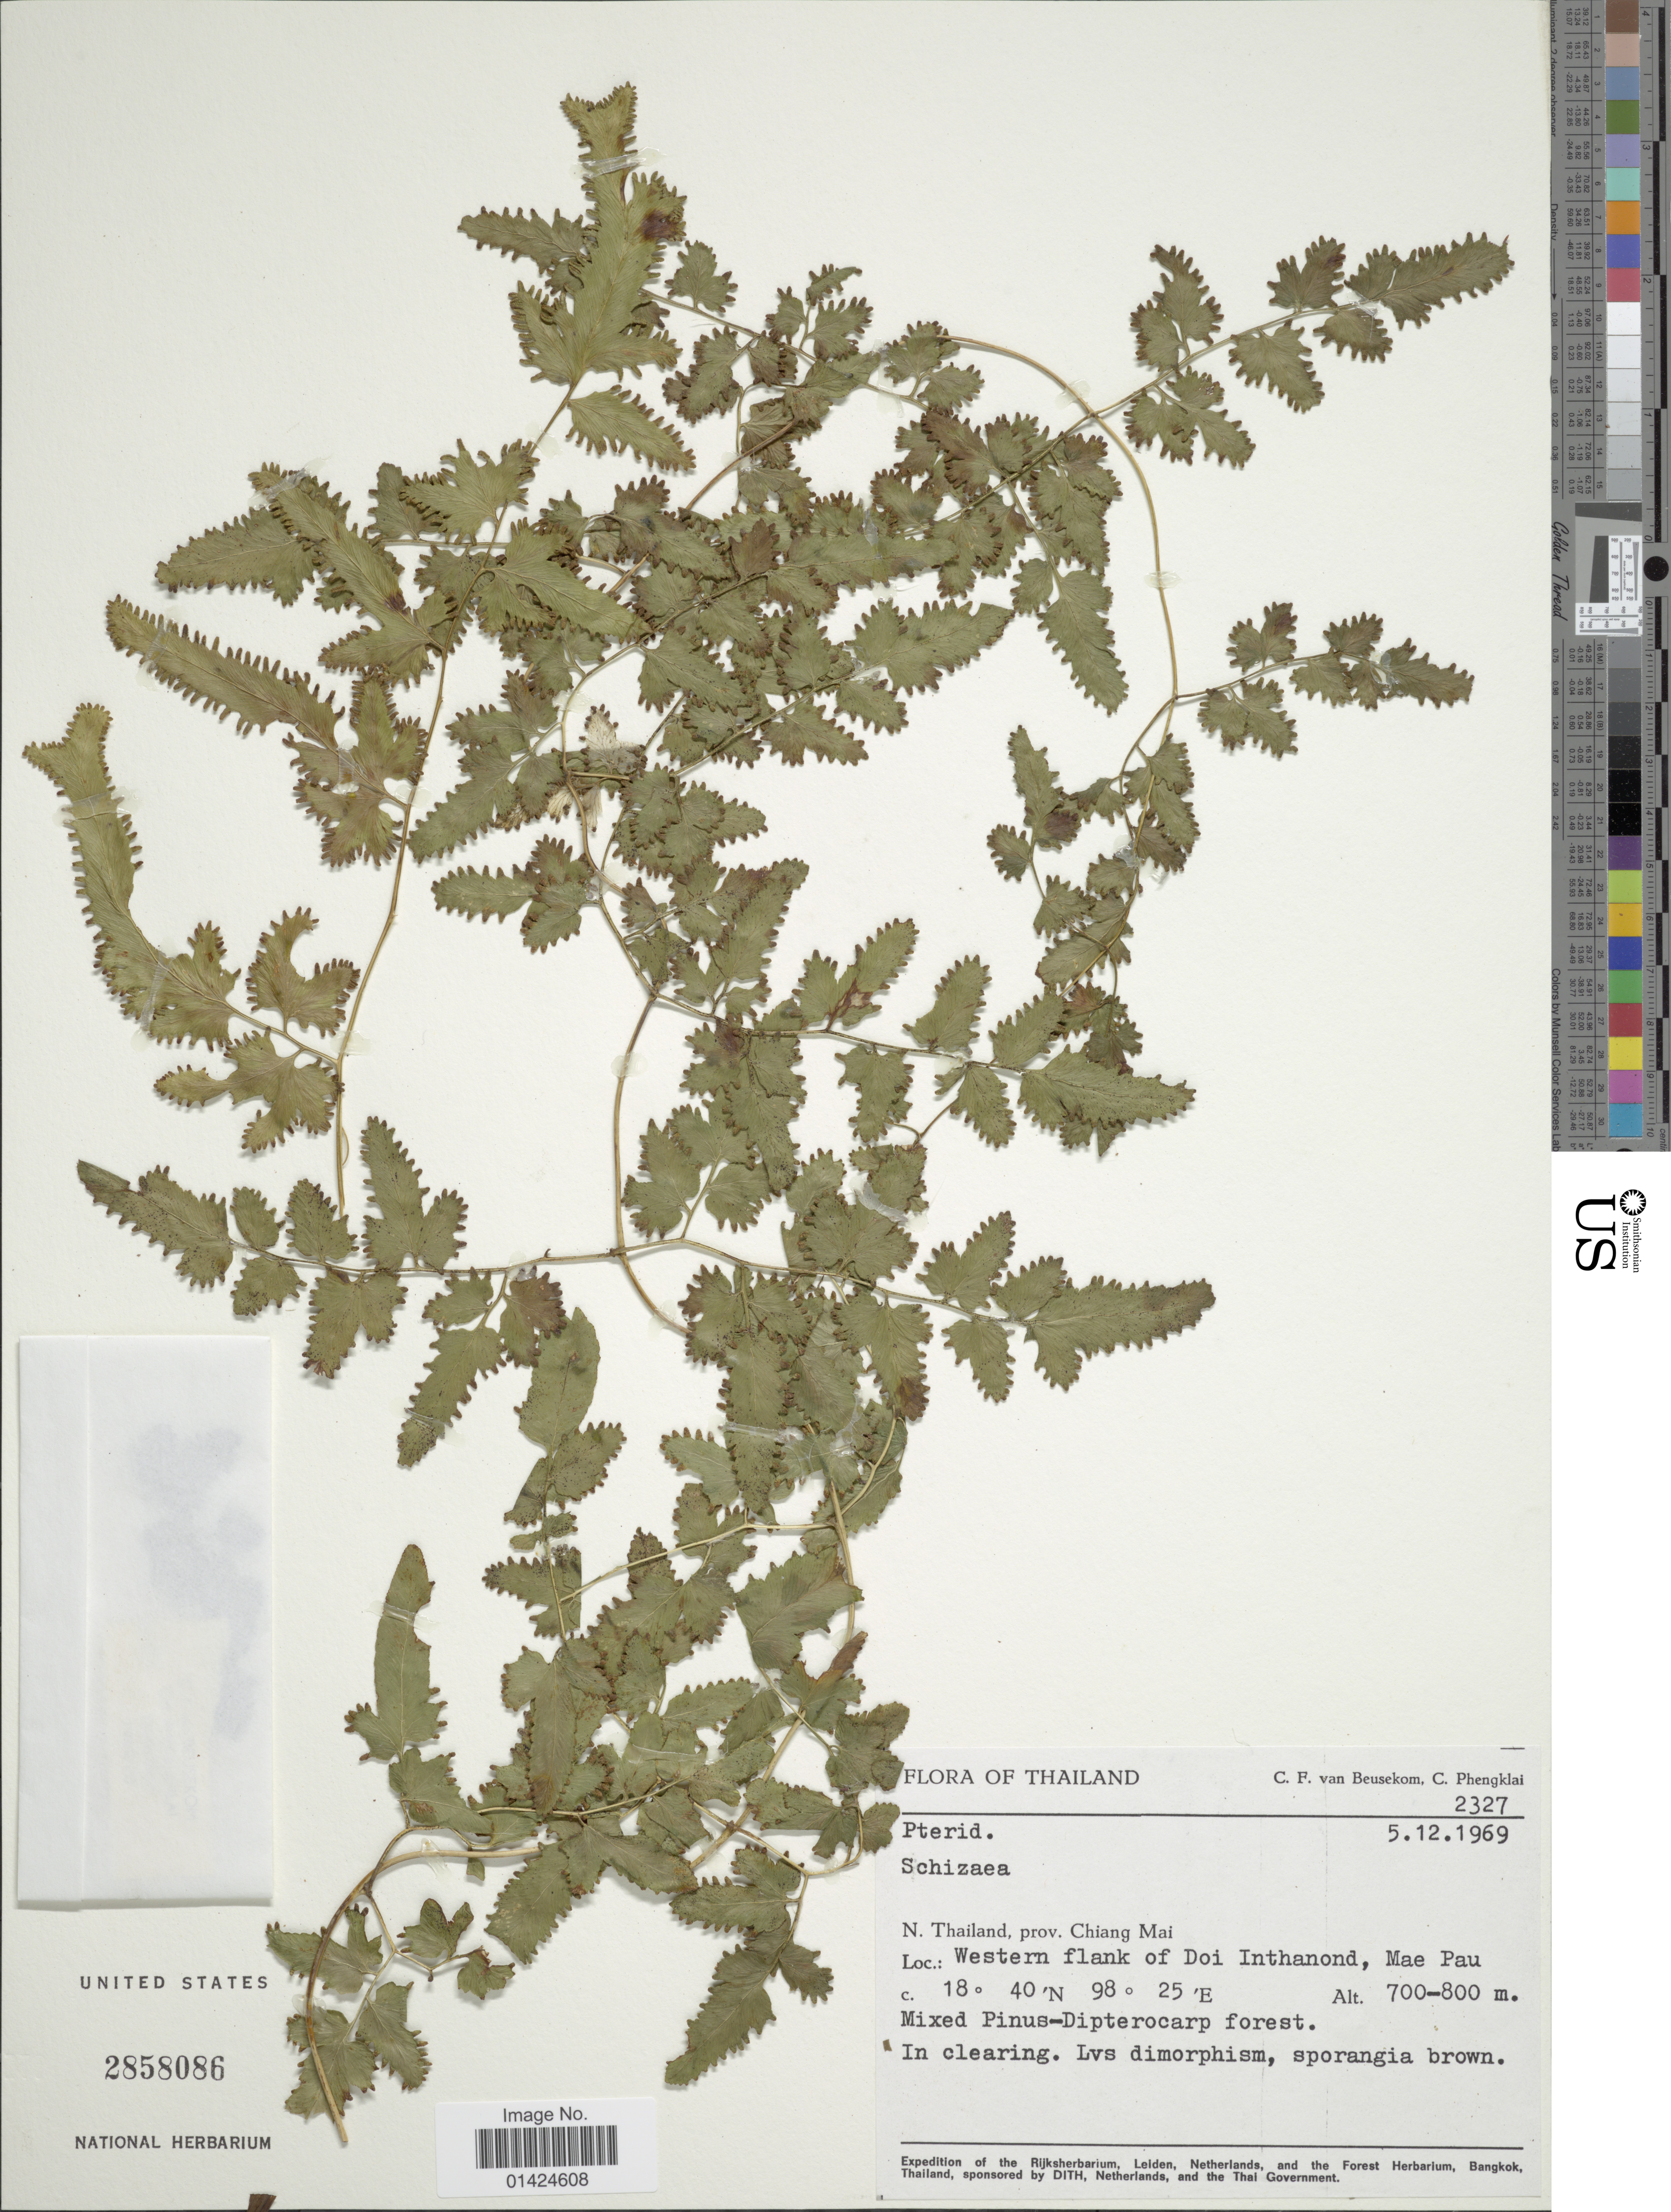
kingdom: Plantae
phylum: Tracheophyta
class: Polypodiopsida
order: Schizaeales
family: Lygodiaceae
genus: Lygodium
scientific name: Lygodium sp.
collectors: C. F. Beusekom & C. Phengklai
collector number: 2327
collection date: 1969-12-05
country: Thailand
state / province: Chiang Mai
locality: N. Thailand. Western flank of Doi Inthanond, Mae Pau.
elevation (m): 700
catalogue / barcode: US 2858086